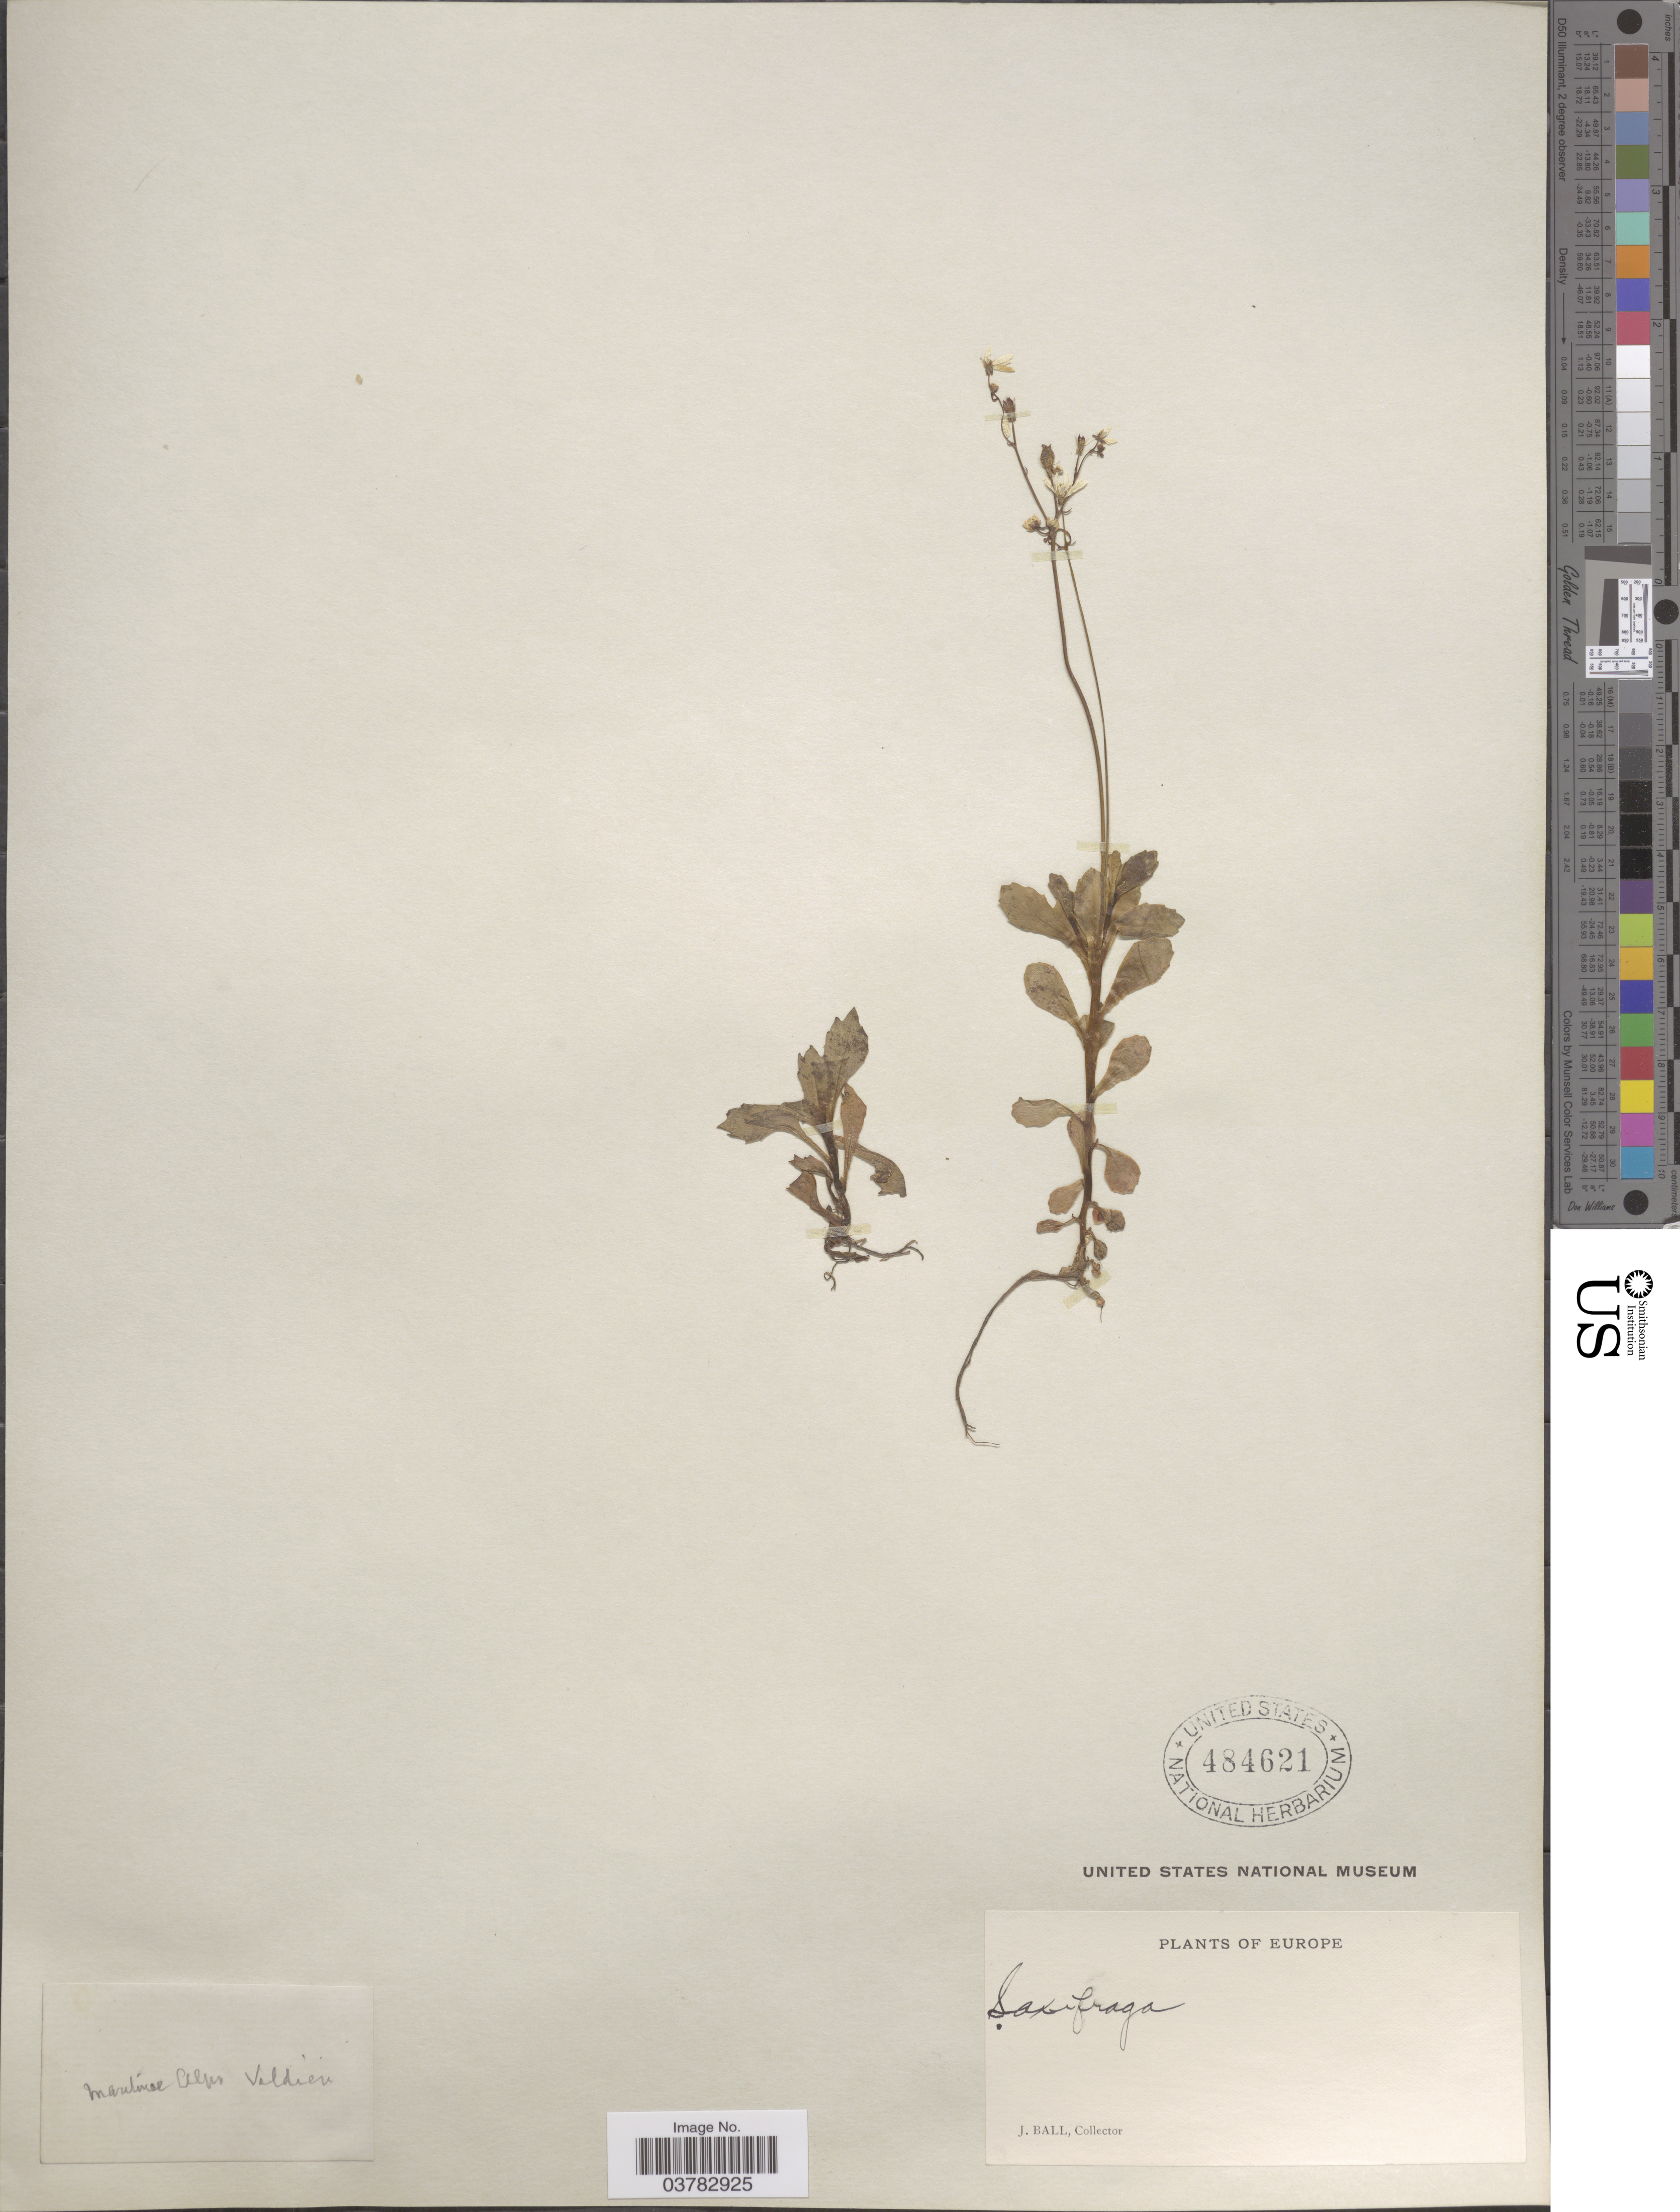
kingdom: Plantae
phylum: Tracheophyta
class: Magnoliopsida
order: Saxifragales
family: Saxifragaceae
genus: Saxifraga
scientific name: Saxifraga sp.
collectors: J. Ball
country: France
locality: Europe. Maritimae Alps Valdieu.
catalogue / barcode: US 484621